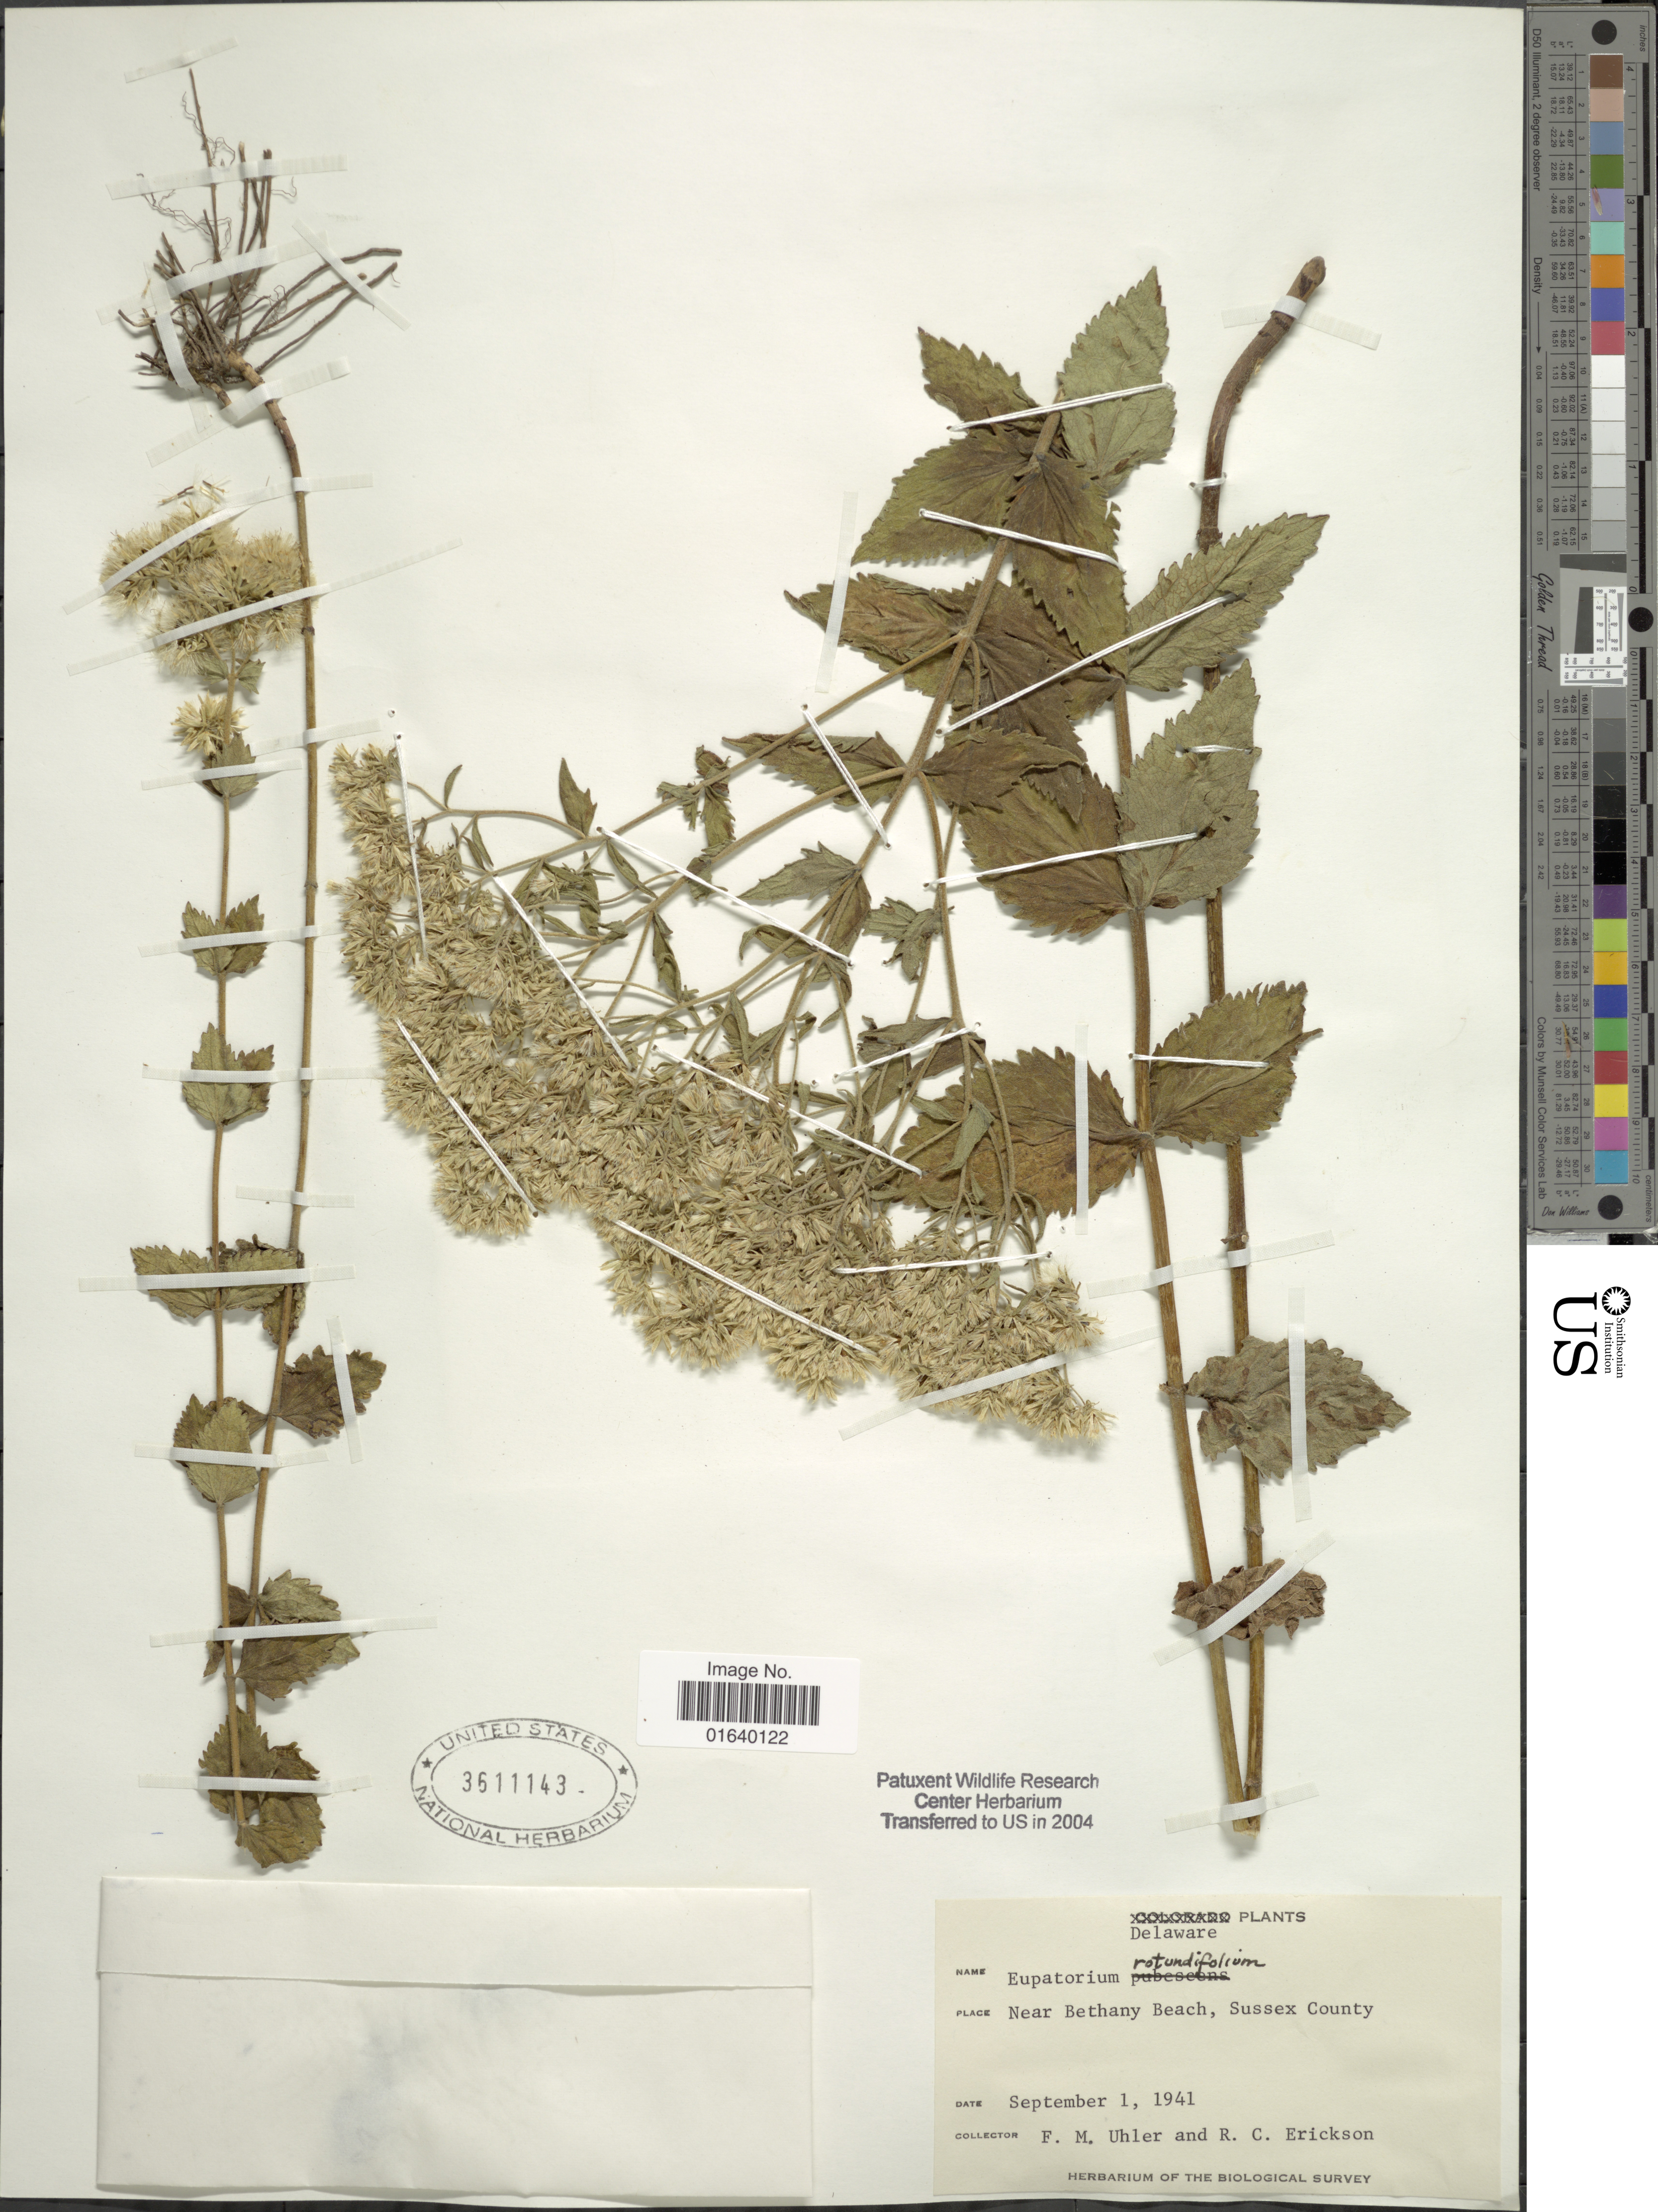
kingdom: Plantae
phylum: Tracheophyta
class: Magnoliopsida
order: Asterales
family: Asteraceae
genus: Eupatorium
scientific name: Eupatorium rotundifolium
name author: L.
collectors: F. M. Uhler & R. Erickson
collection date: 1941-09-01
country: United States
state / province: Delaware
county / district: Sussex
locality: Near Bethany Beach, Sussex County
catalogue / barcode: US 3611143